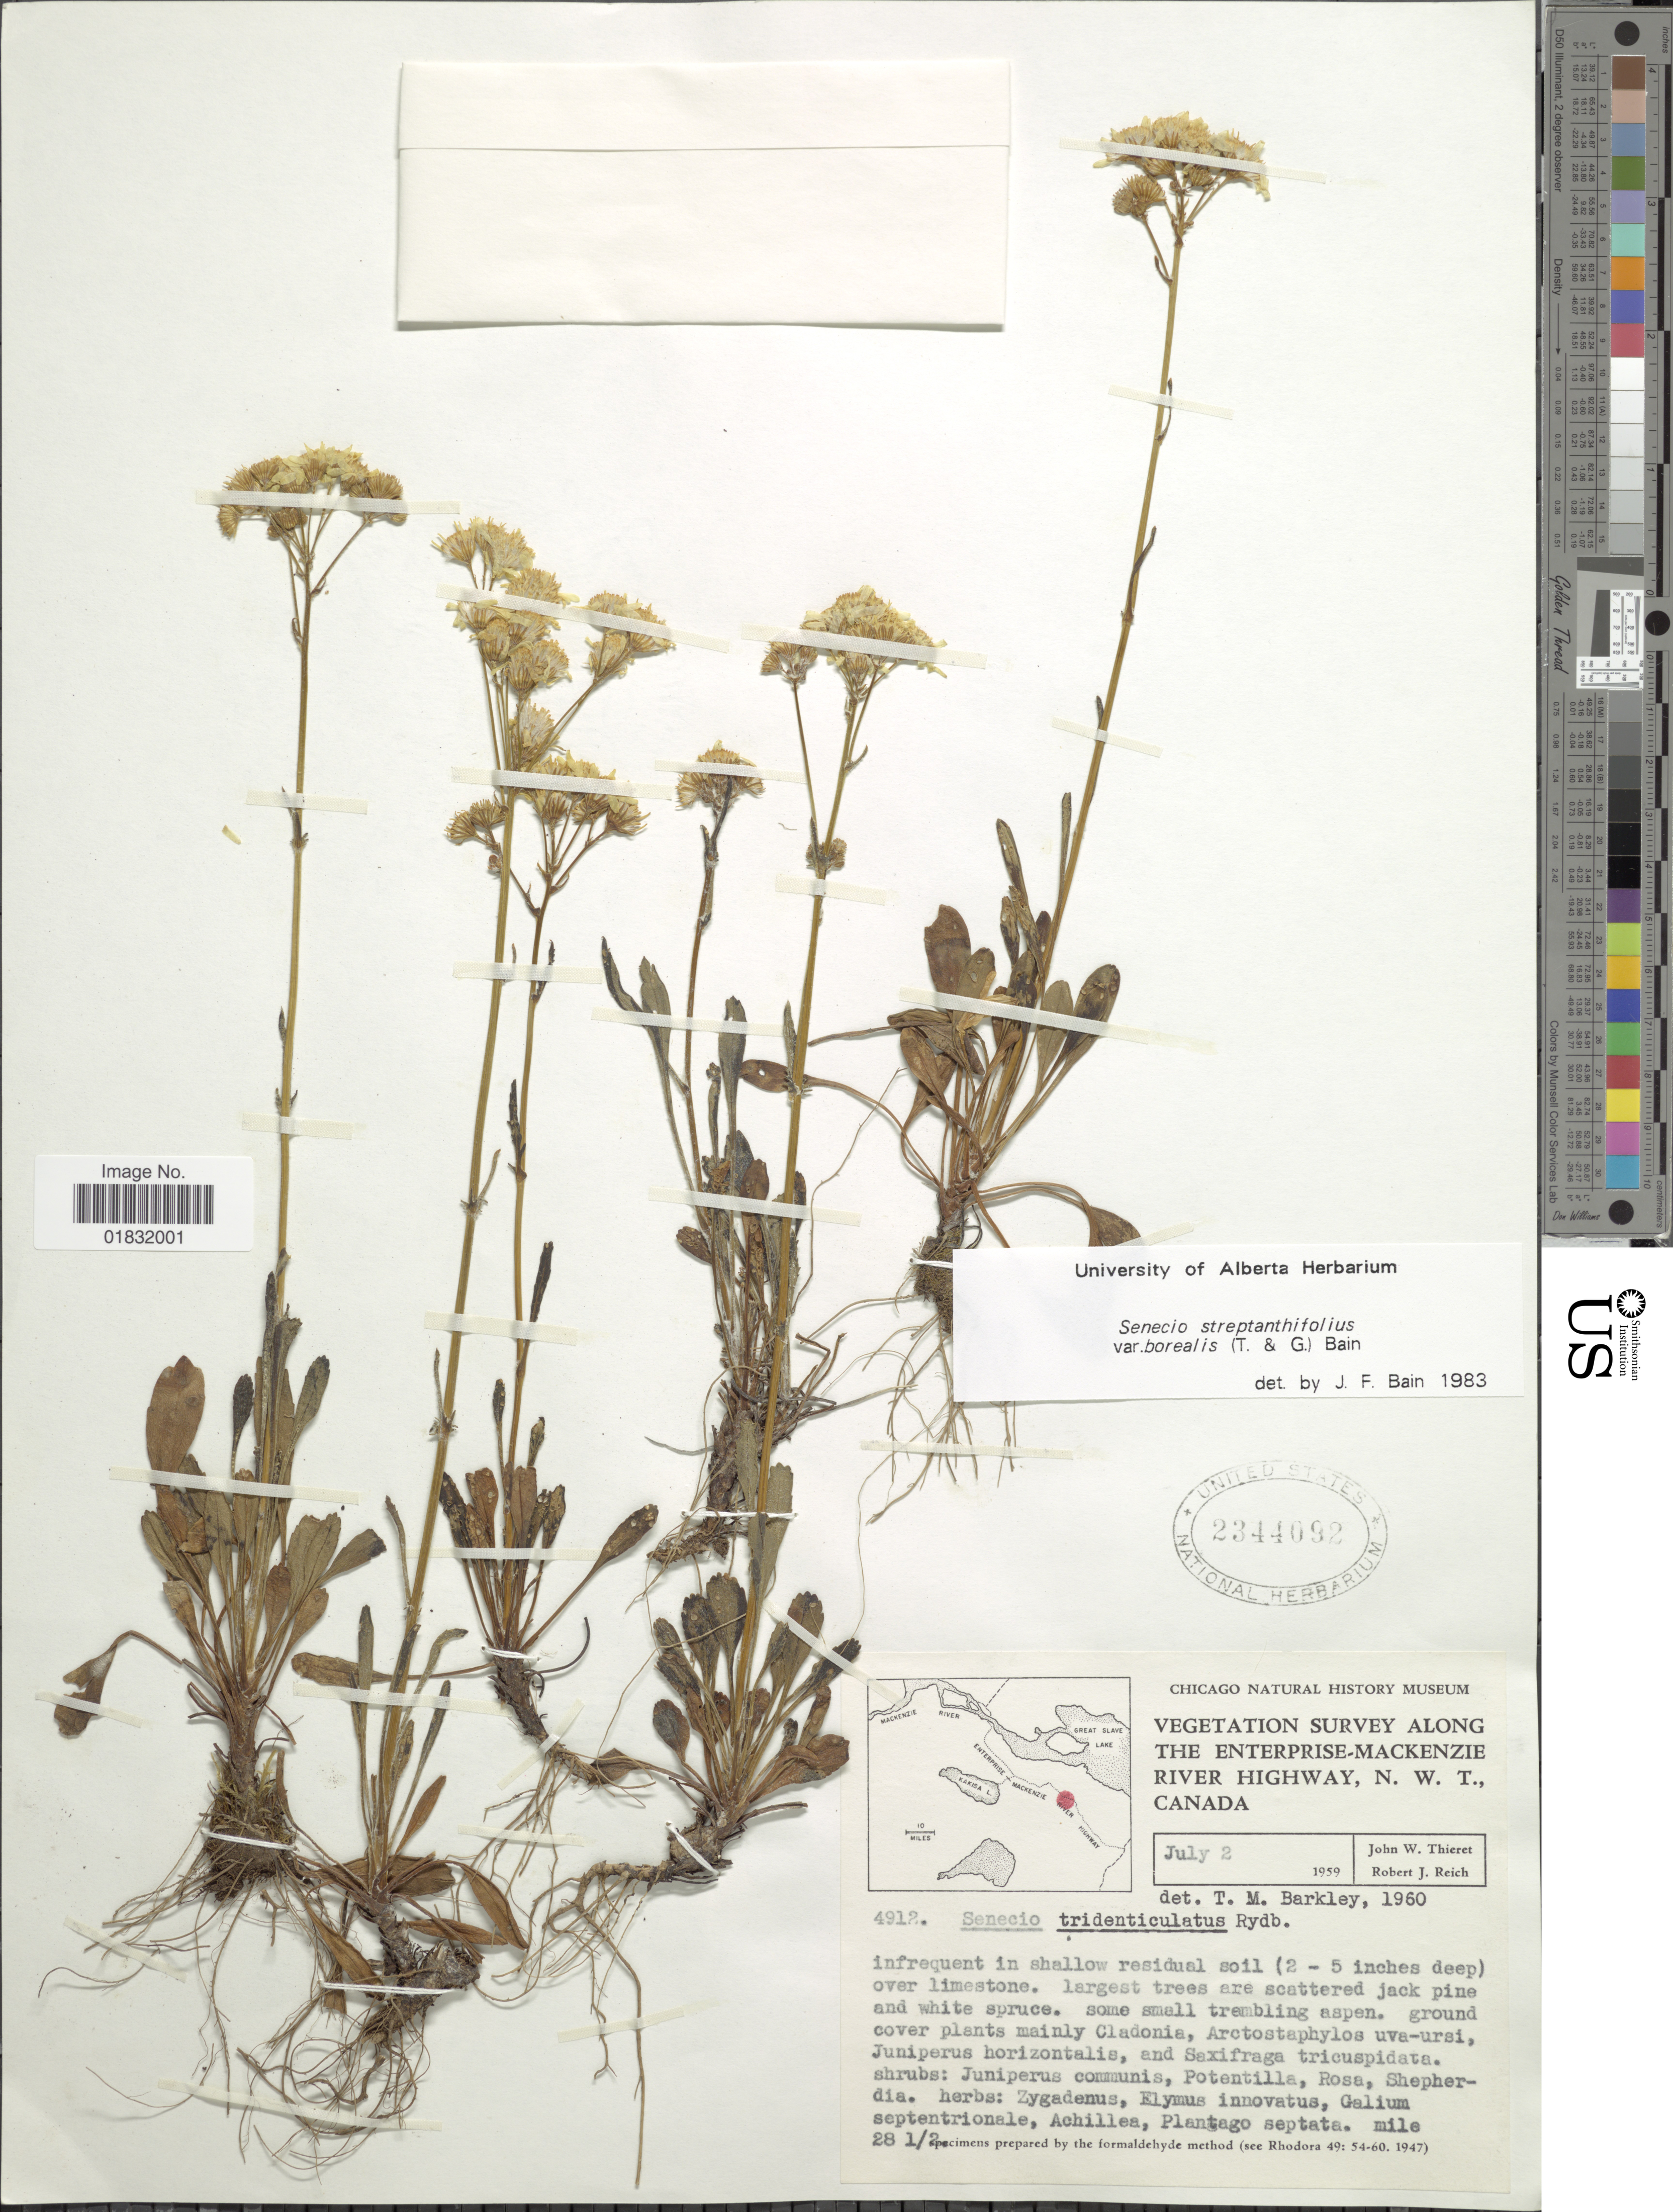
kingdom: Plantae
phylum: Tracheophyta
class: Magnoliopsida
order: Asterales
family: Asteraceae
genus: Packera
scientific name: Packera streptanthifolia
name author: (Greene) W.A. Weber & Á. Löve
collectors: J. W. Thieret & R. Reich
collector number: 4912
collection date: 1959-07-02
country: Canada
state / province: Northwest Territories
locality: Vegetation Survey along the Enterprise-Mackenzie River Highway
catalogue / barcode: US 2344092